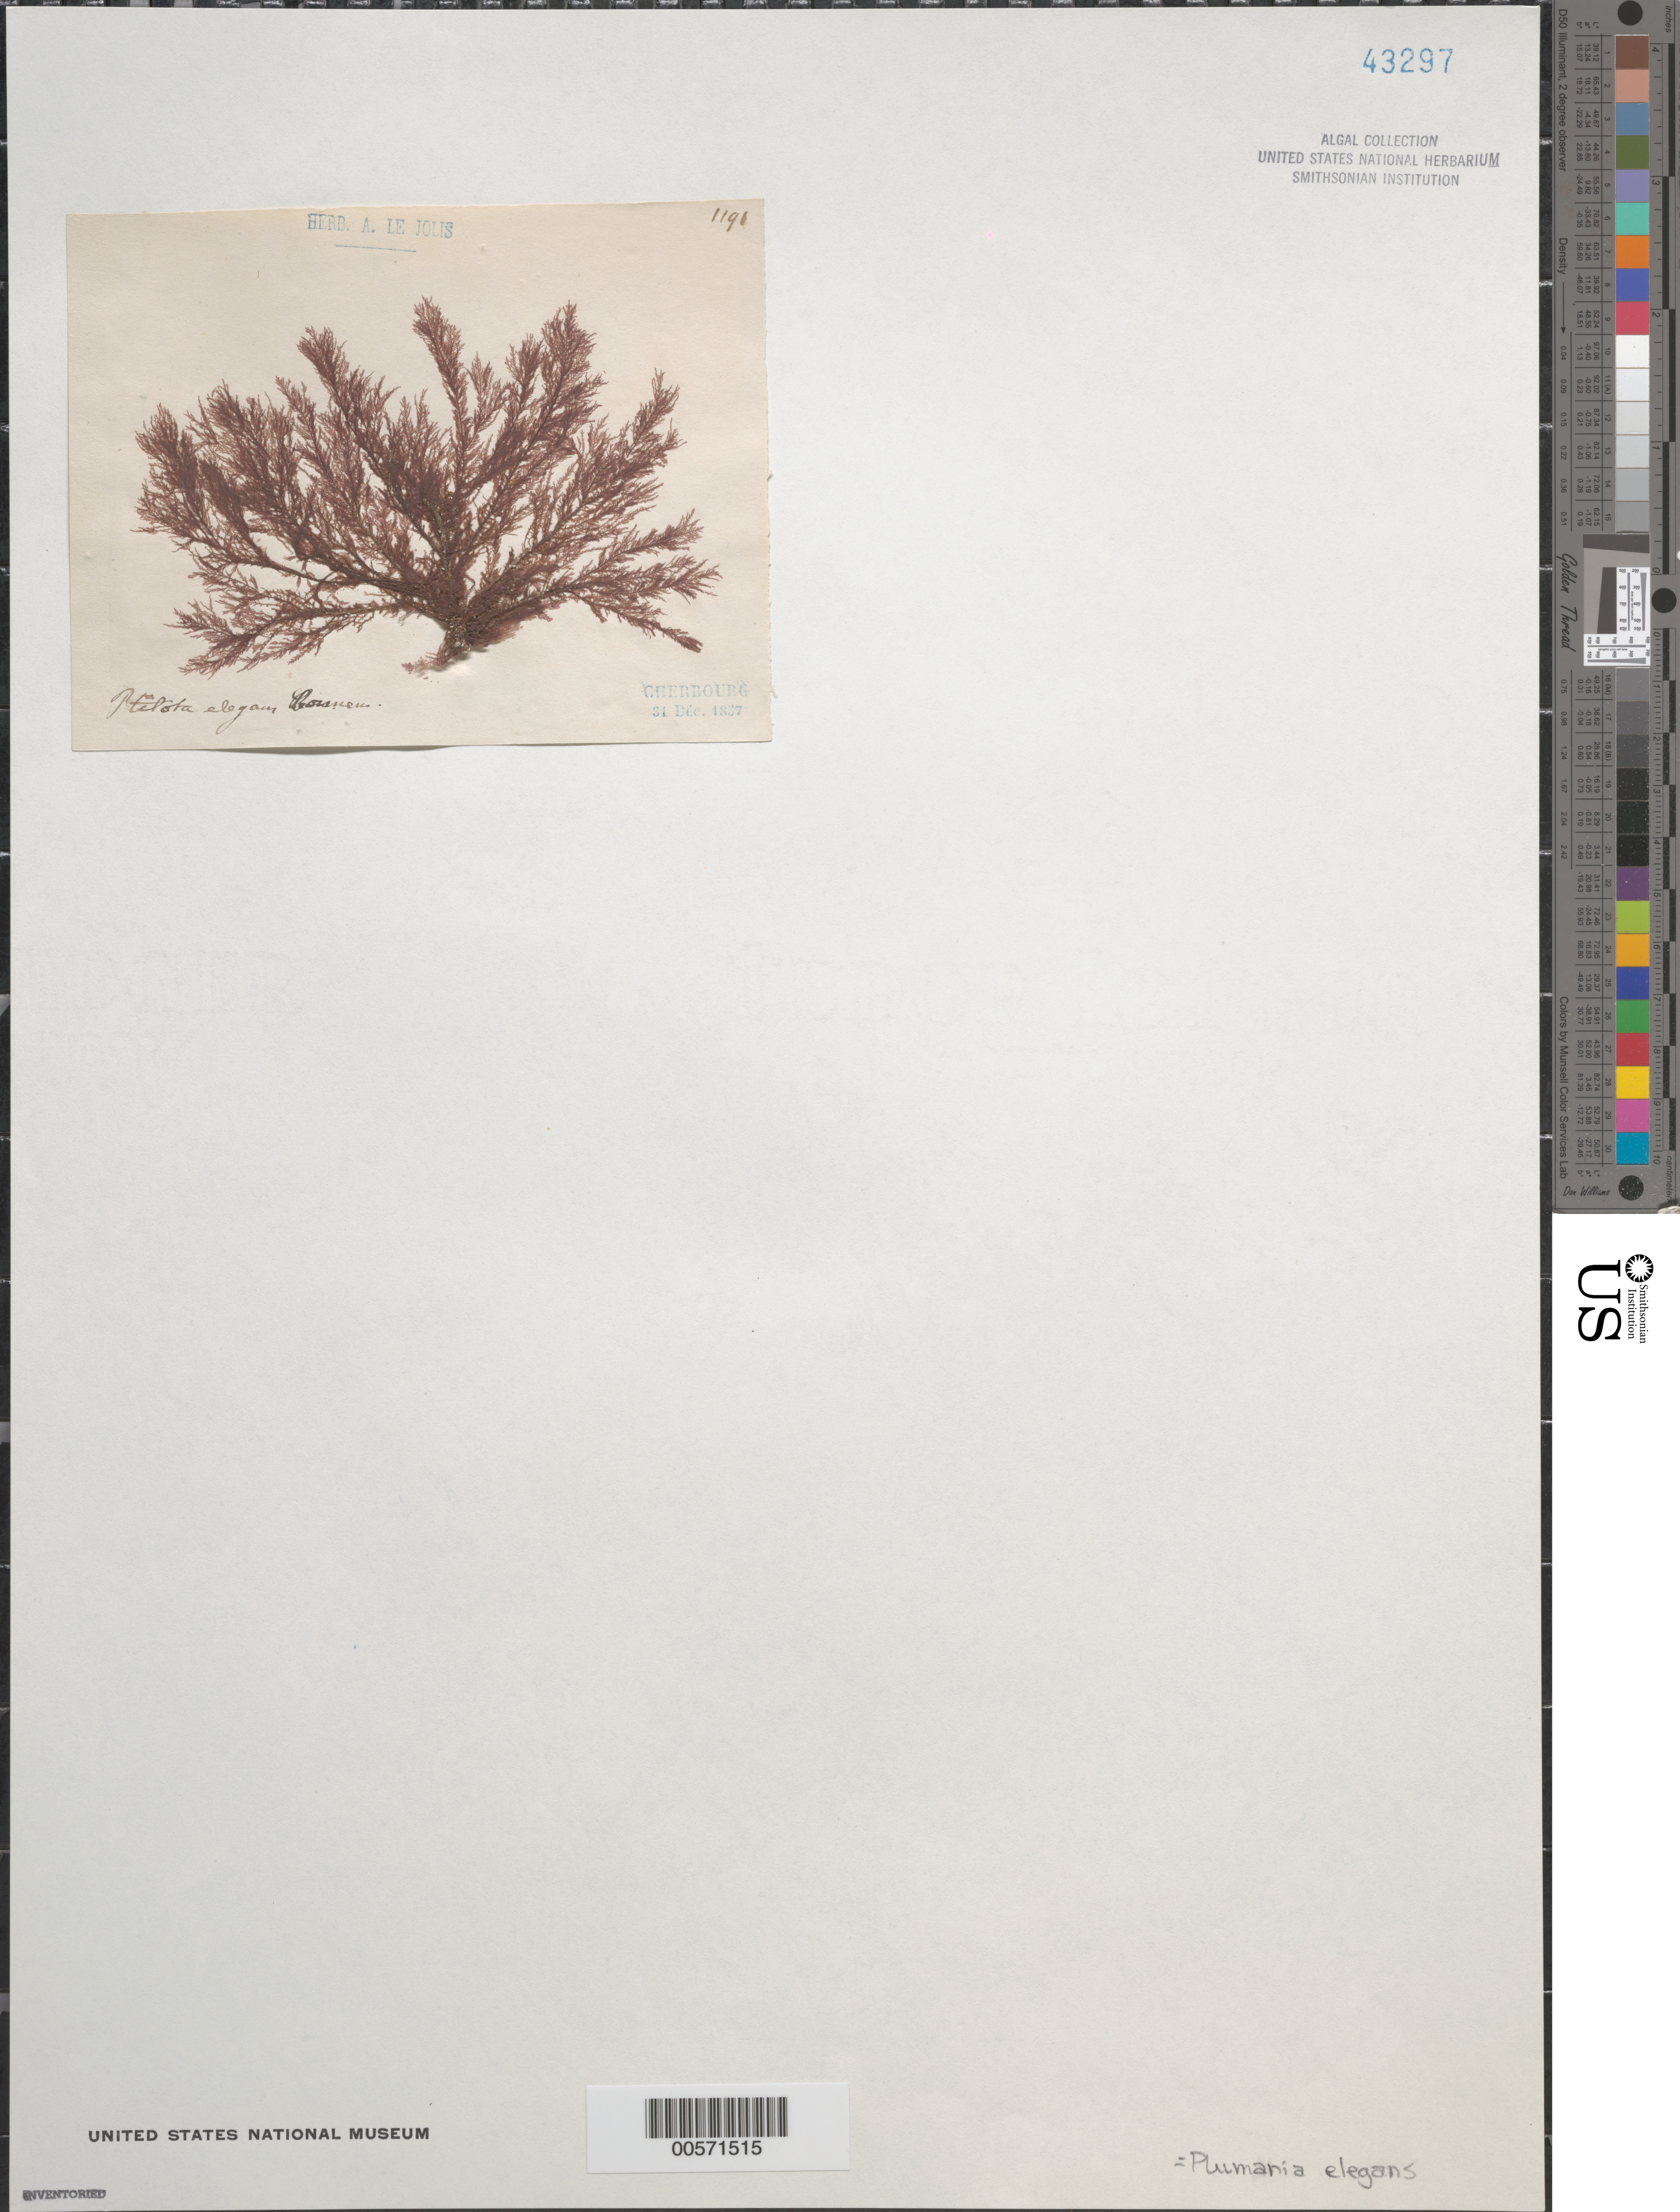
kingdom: Plantae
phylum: Rhodophyta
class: Florideophyceae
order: Ceramiales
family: Wrangeliaceae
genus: Plumaria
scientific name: Plumaria plumosa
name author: (Hudson) Kuntze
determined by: Algae name updating Project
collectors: Le Jolis, A. F. (herbarium)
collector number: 1191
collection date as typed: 31 Dec 1837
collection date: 1837-12-31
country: France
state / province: Normandie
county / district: Manche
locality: Cherbourg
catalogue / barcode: US 43297